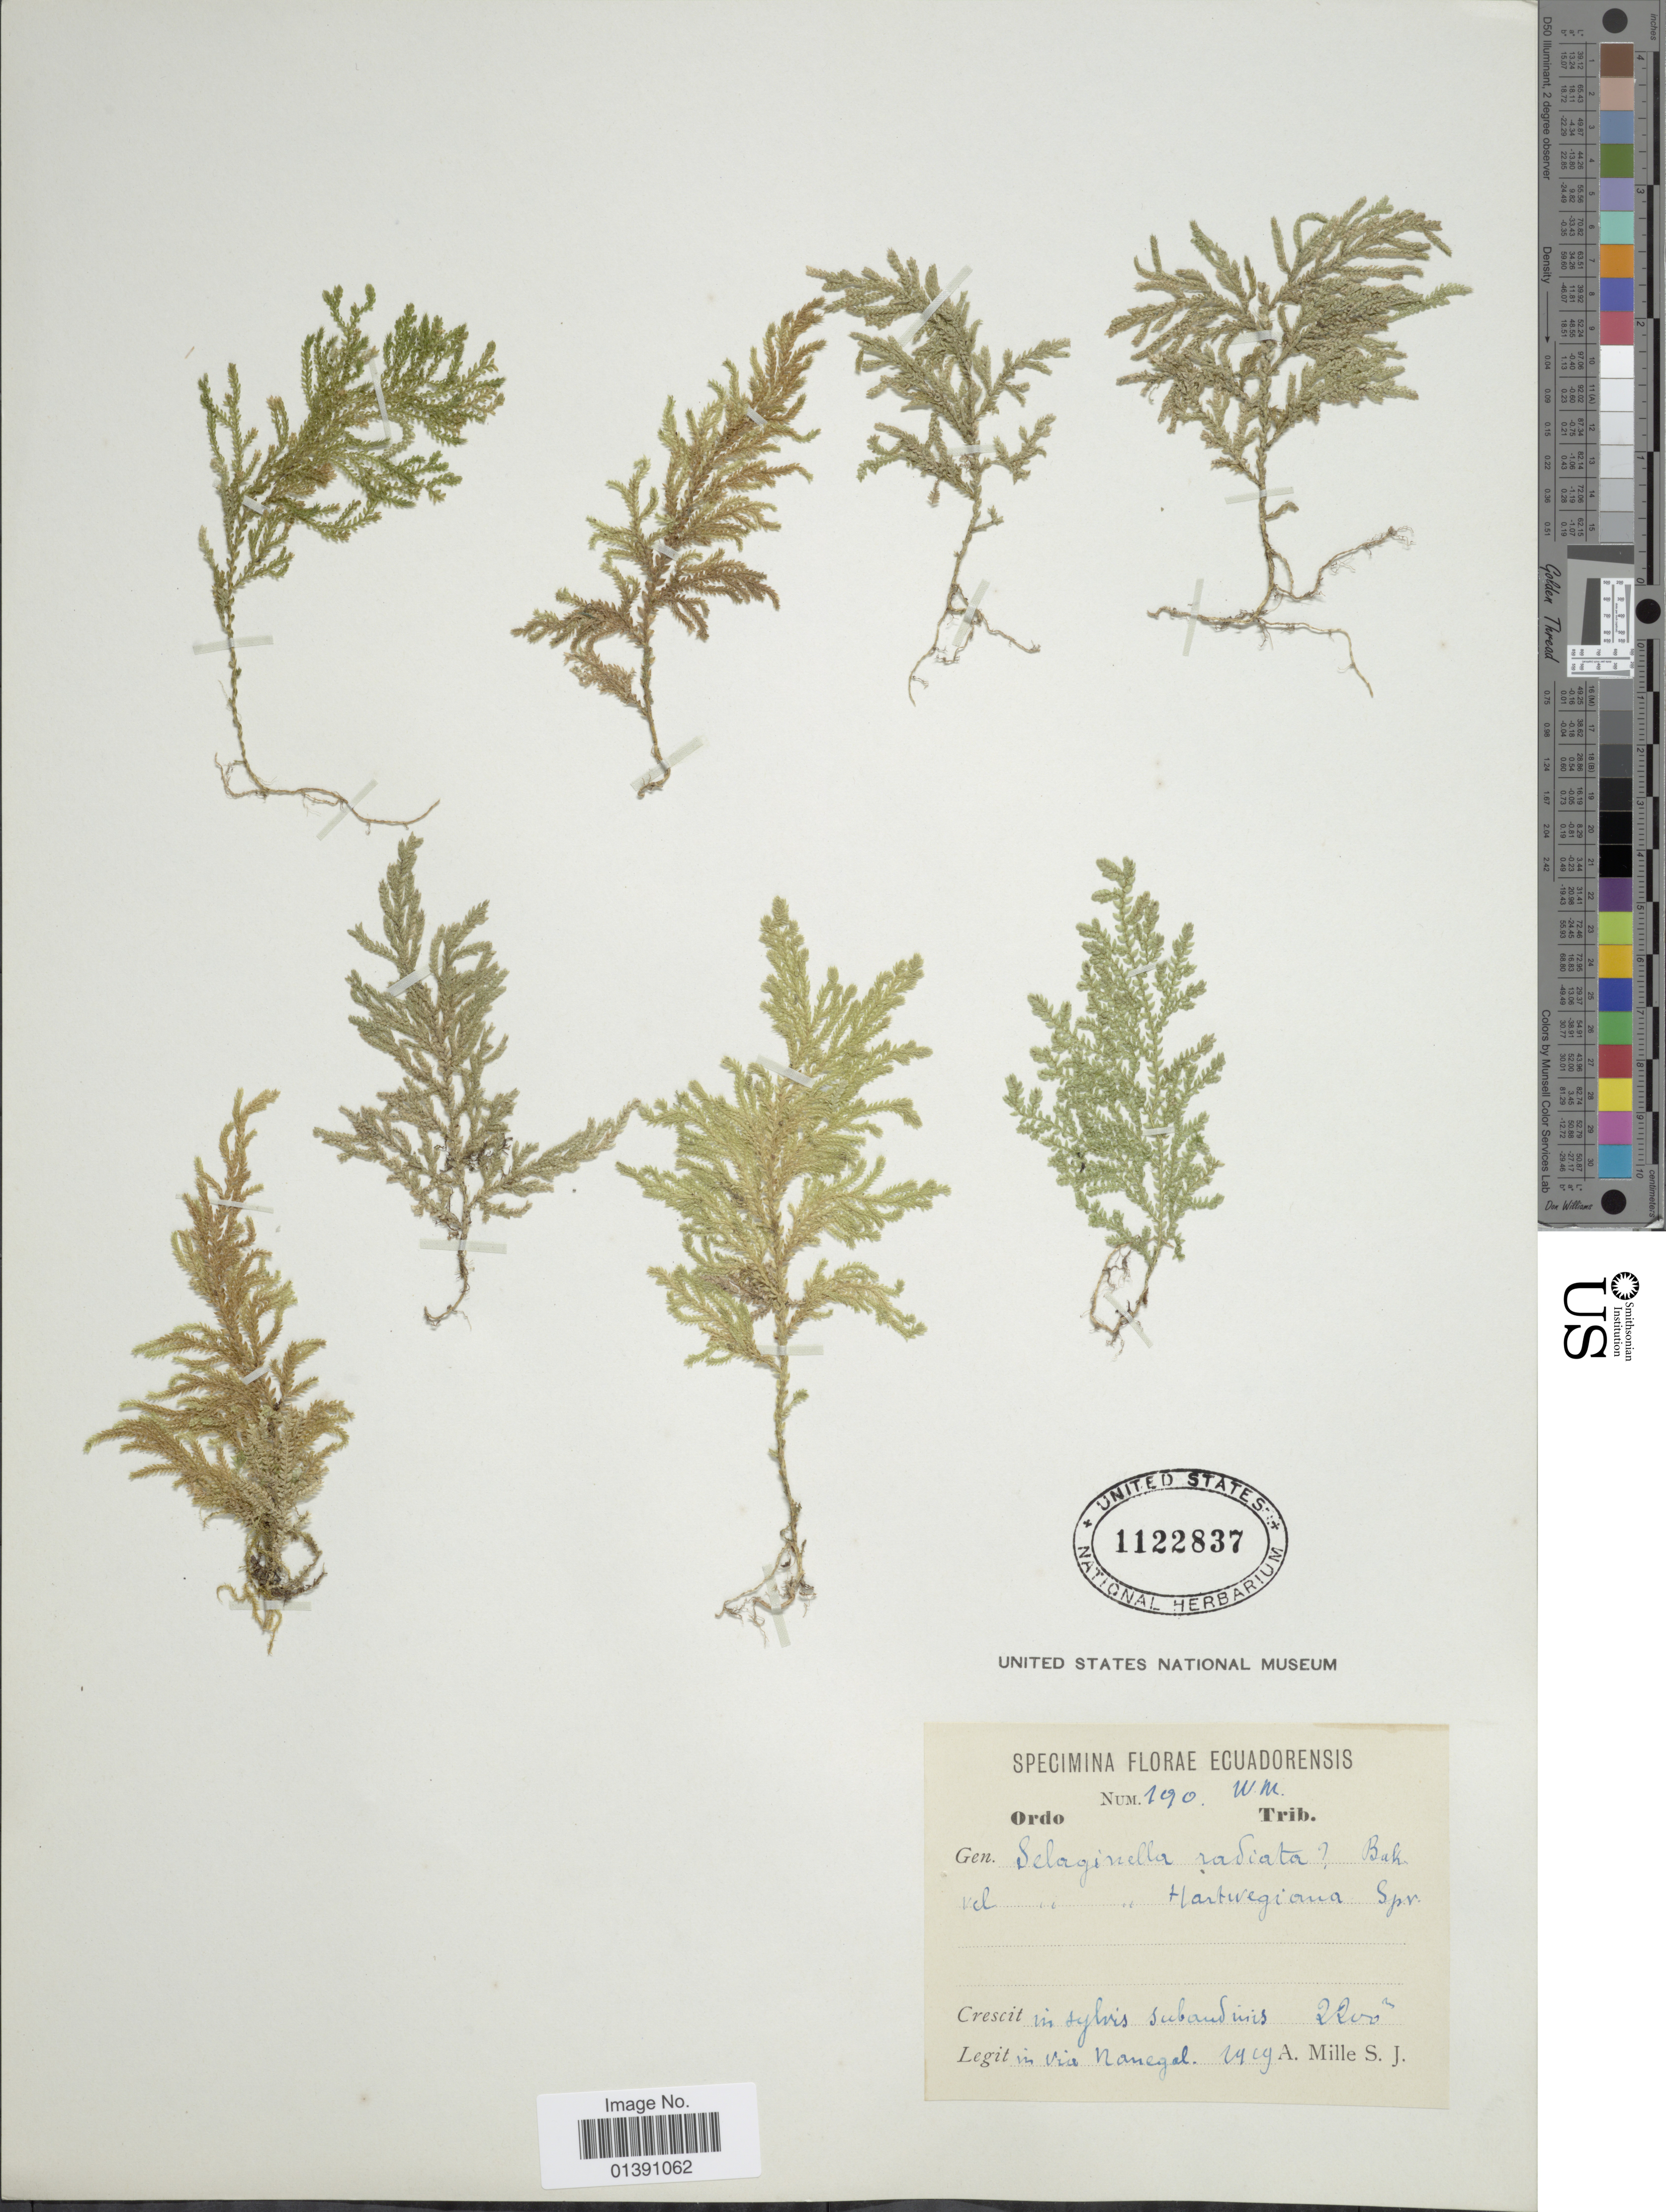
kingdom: Plantae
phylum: Tracheophyta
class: Lycopodiopsida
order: Selaginellales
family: Selaginellaceae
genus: Selaginella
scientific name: Selaginella hartwegiana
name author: Spring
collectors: A. Mille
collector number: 190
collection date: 1919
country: Ecuador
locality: In sylvis subandinis in via Nanegal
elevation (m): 2200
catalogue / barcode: US 1122837